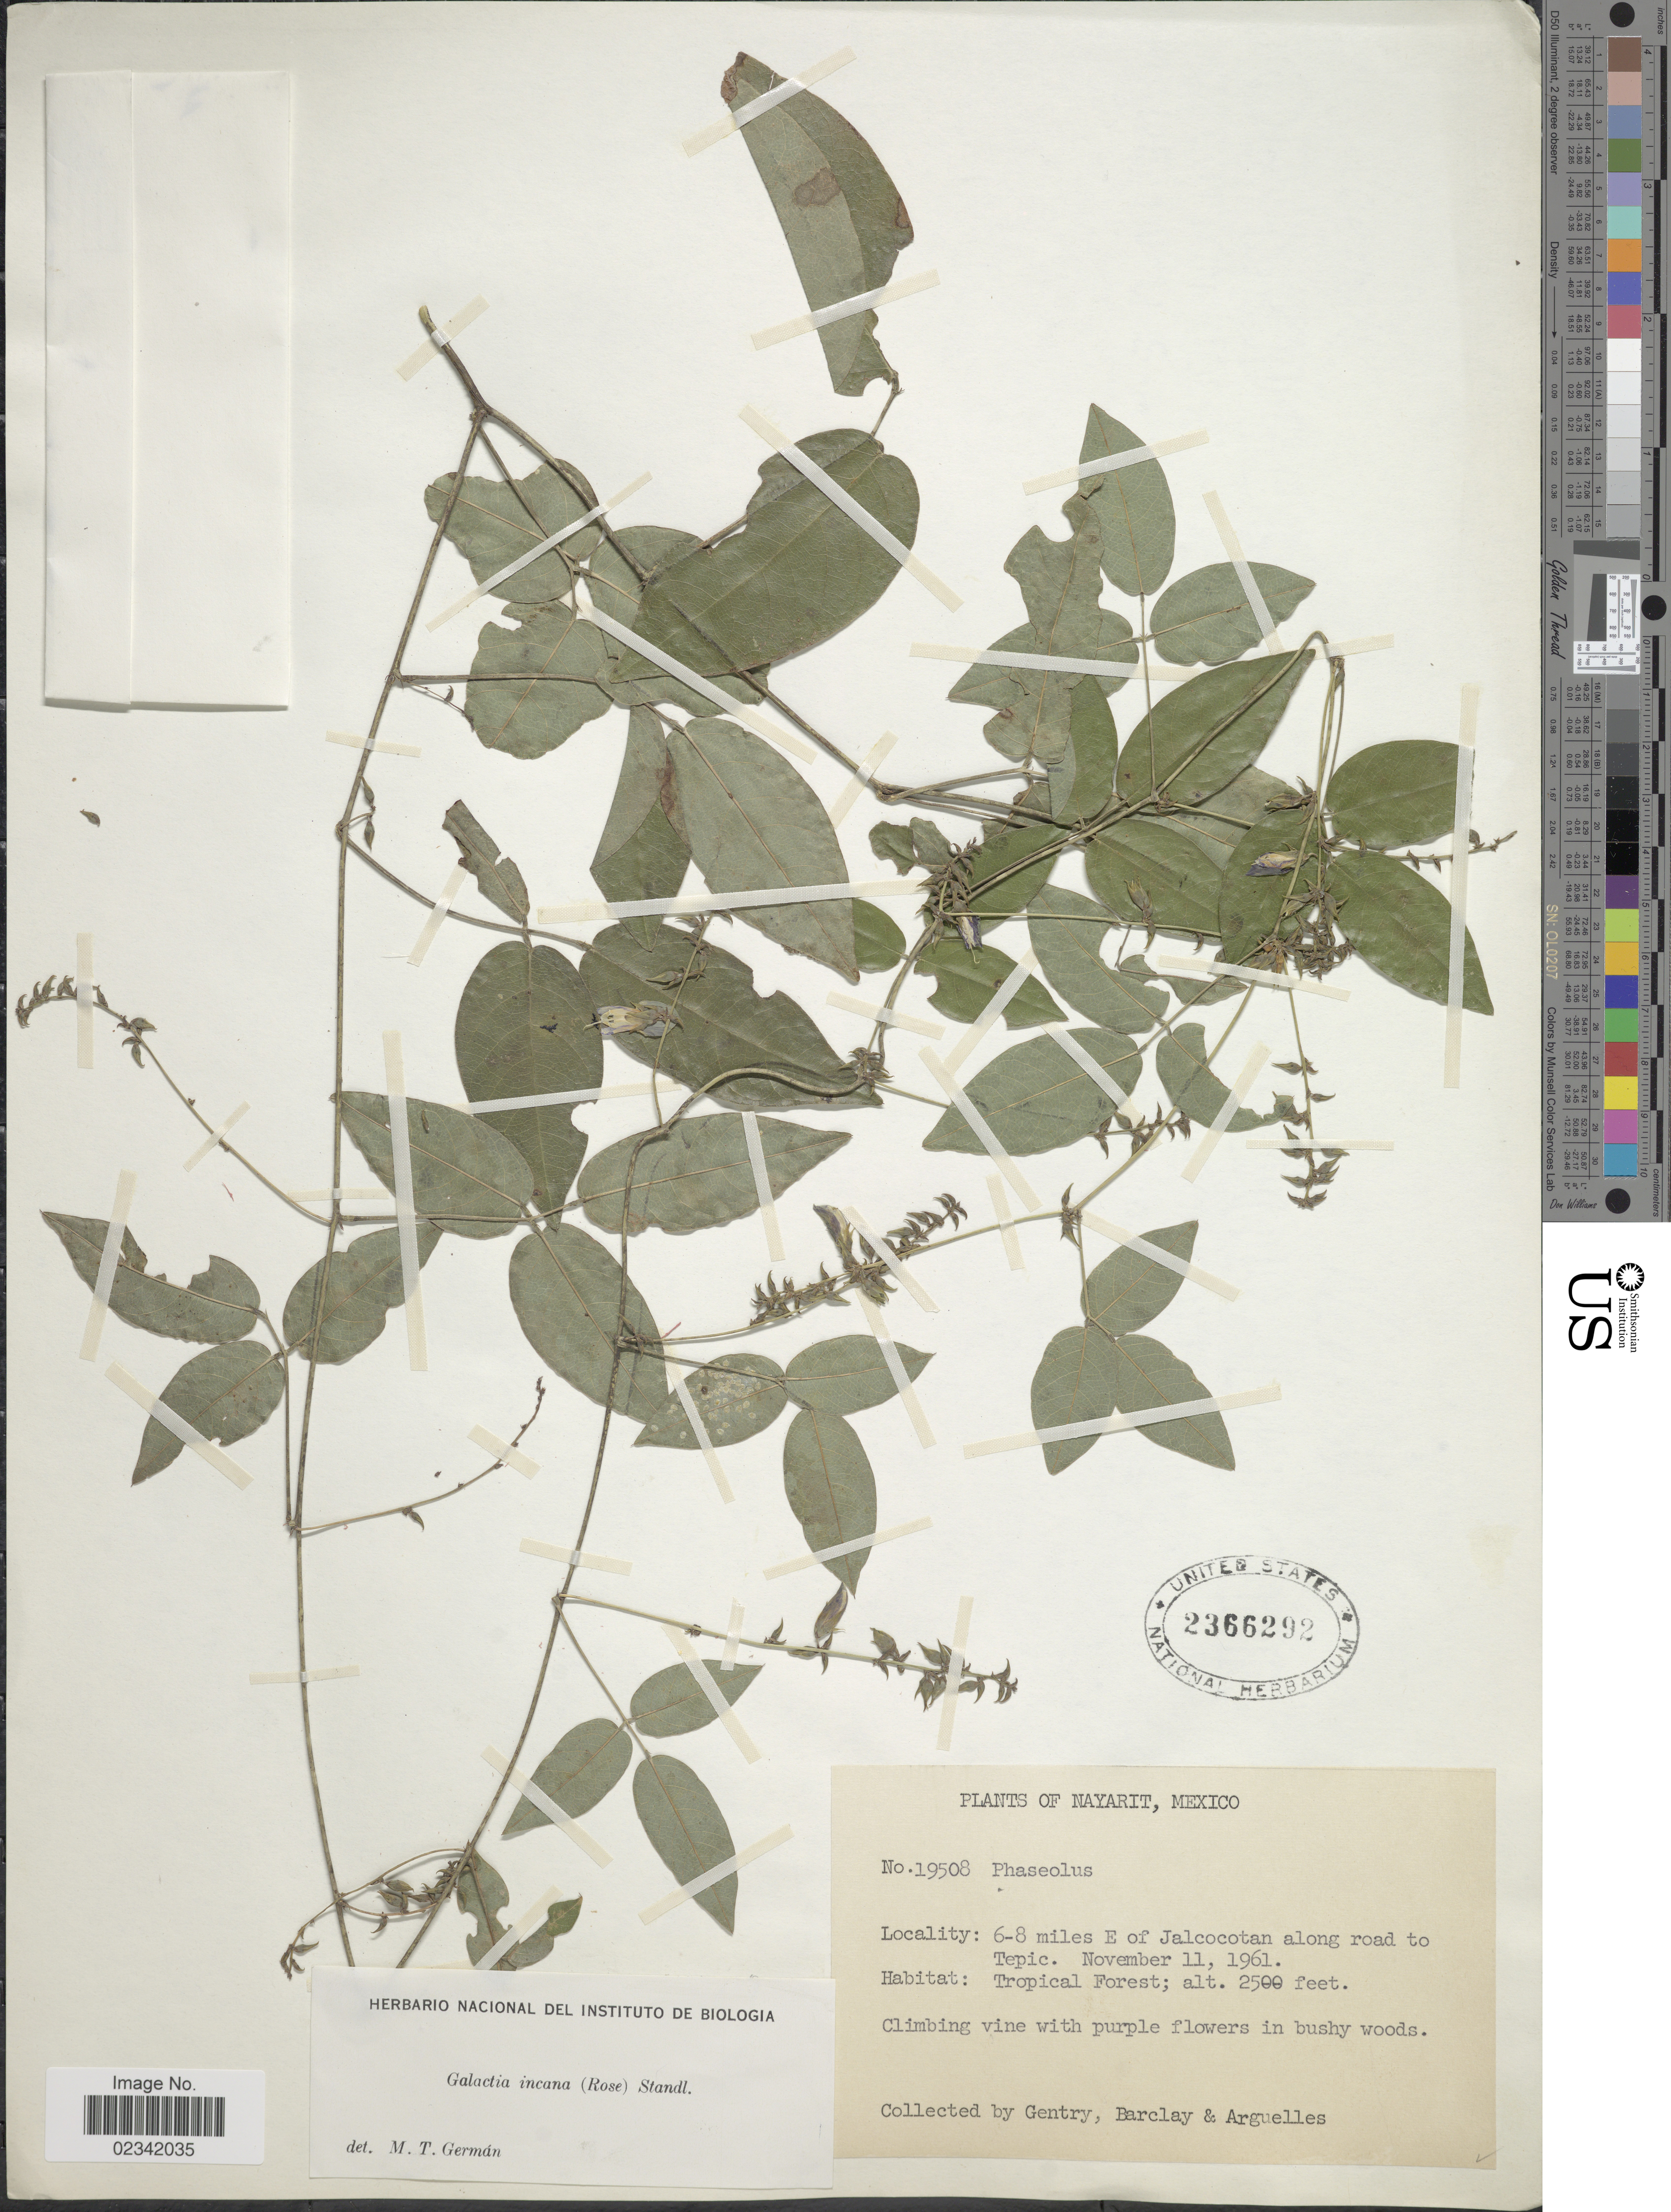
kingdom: Plantae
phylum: Tracheophyta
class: Magnoliopsida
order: Fabales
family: Fabaceae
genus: Galactia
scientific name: Galactia incana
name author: (Rose) Standl.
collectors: Gentry, --, -- Barclay & Arguelles, --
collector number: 19508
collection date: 1961-11-11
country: Mexico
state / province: Nayarit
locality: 6-8 miles E of Jalcocotan along road to Tepic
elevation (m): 762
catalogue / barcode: US 2366292